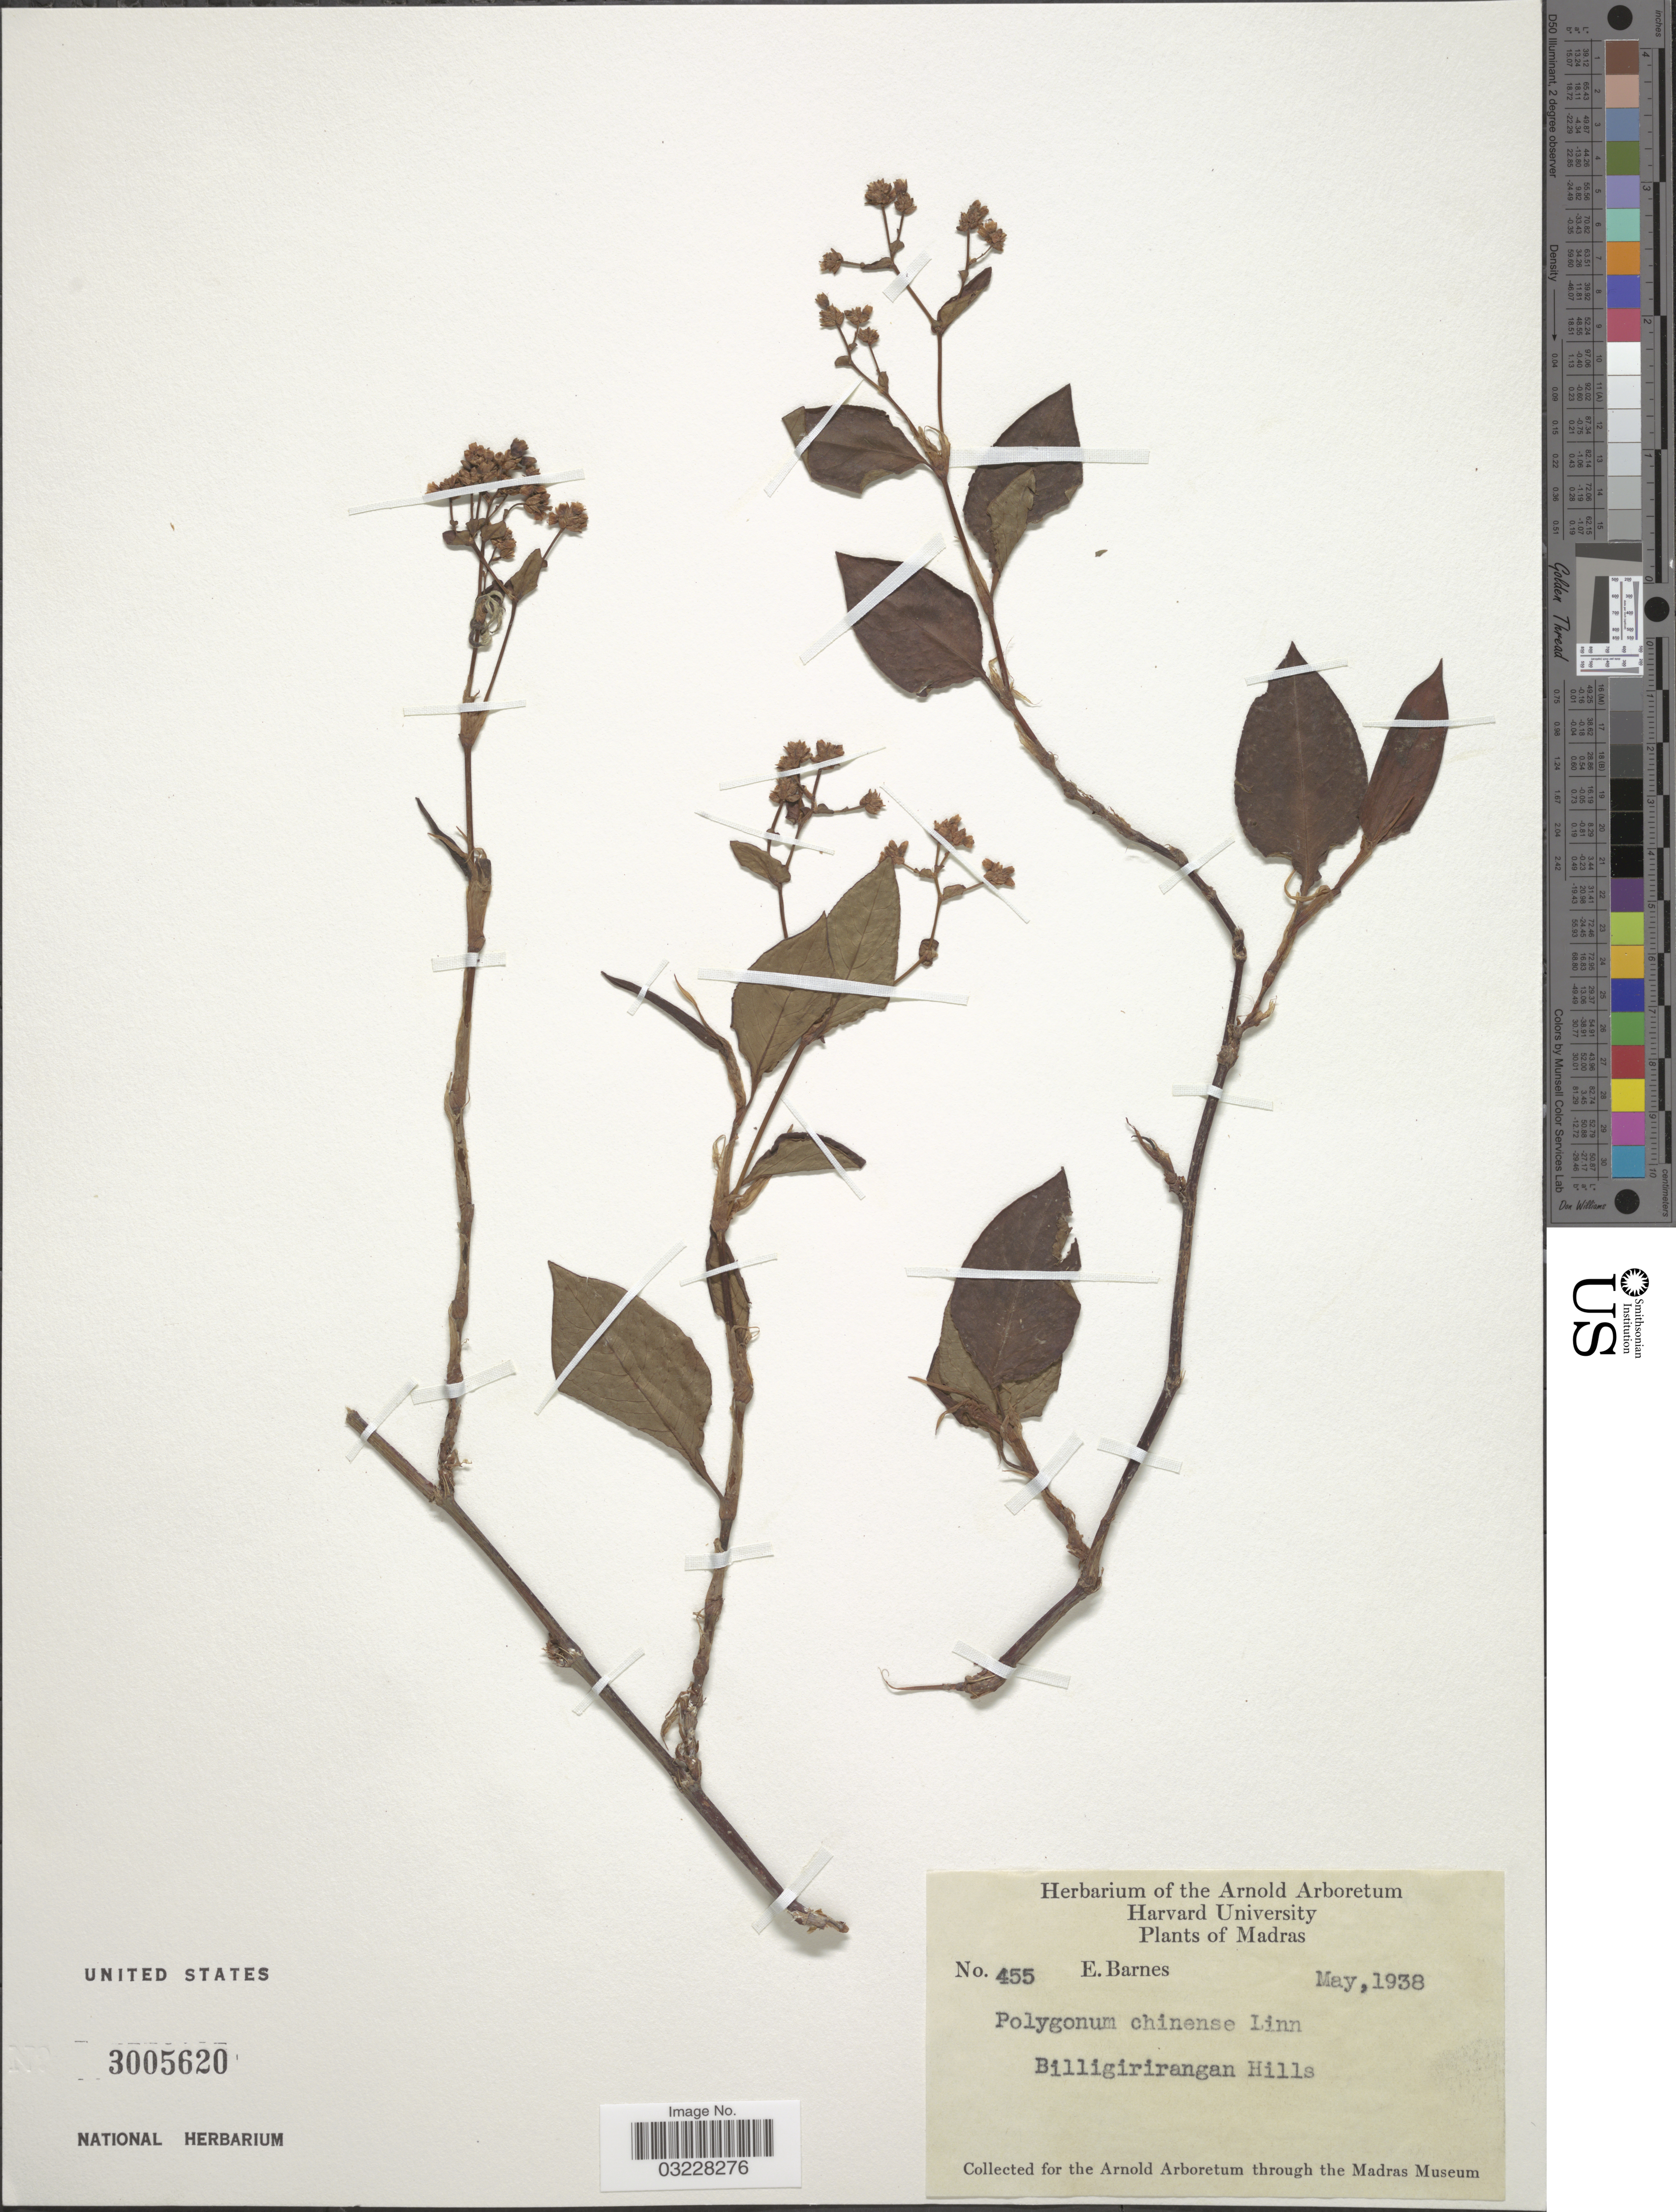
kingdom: Plantae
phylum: Tracheophyta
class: Magnoliopsida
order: Caryophyllales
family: Polygonaceae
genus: Polygonum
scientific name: Polygonum chinense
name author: L.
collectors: E. Barnes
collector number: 455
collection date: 1938-05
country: India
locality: Madras. Billigirirangan Hills.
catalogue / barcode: US 3005620